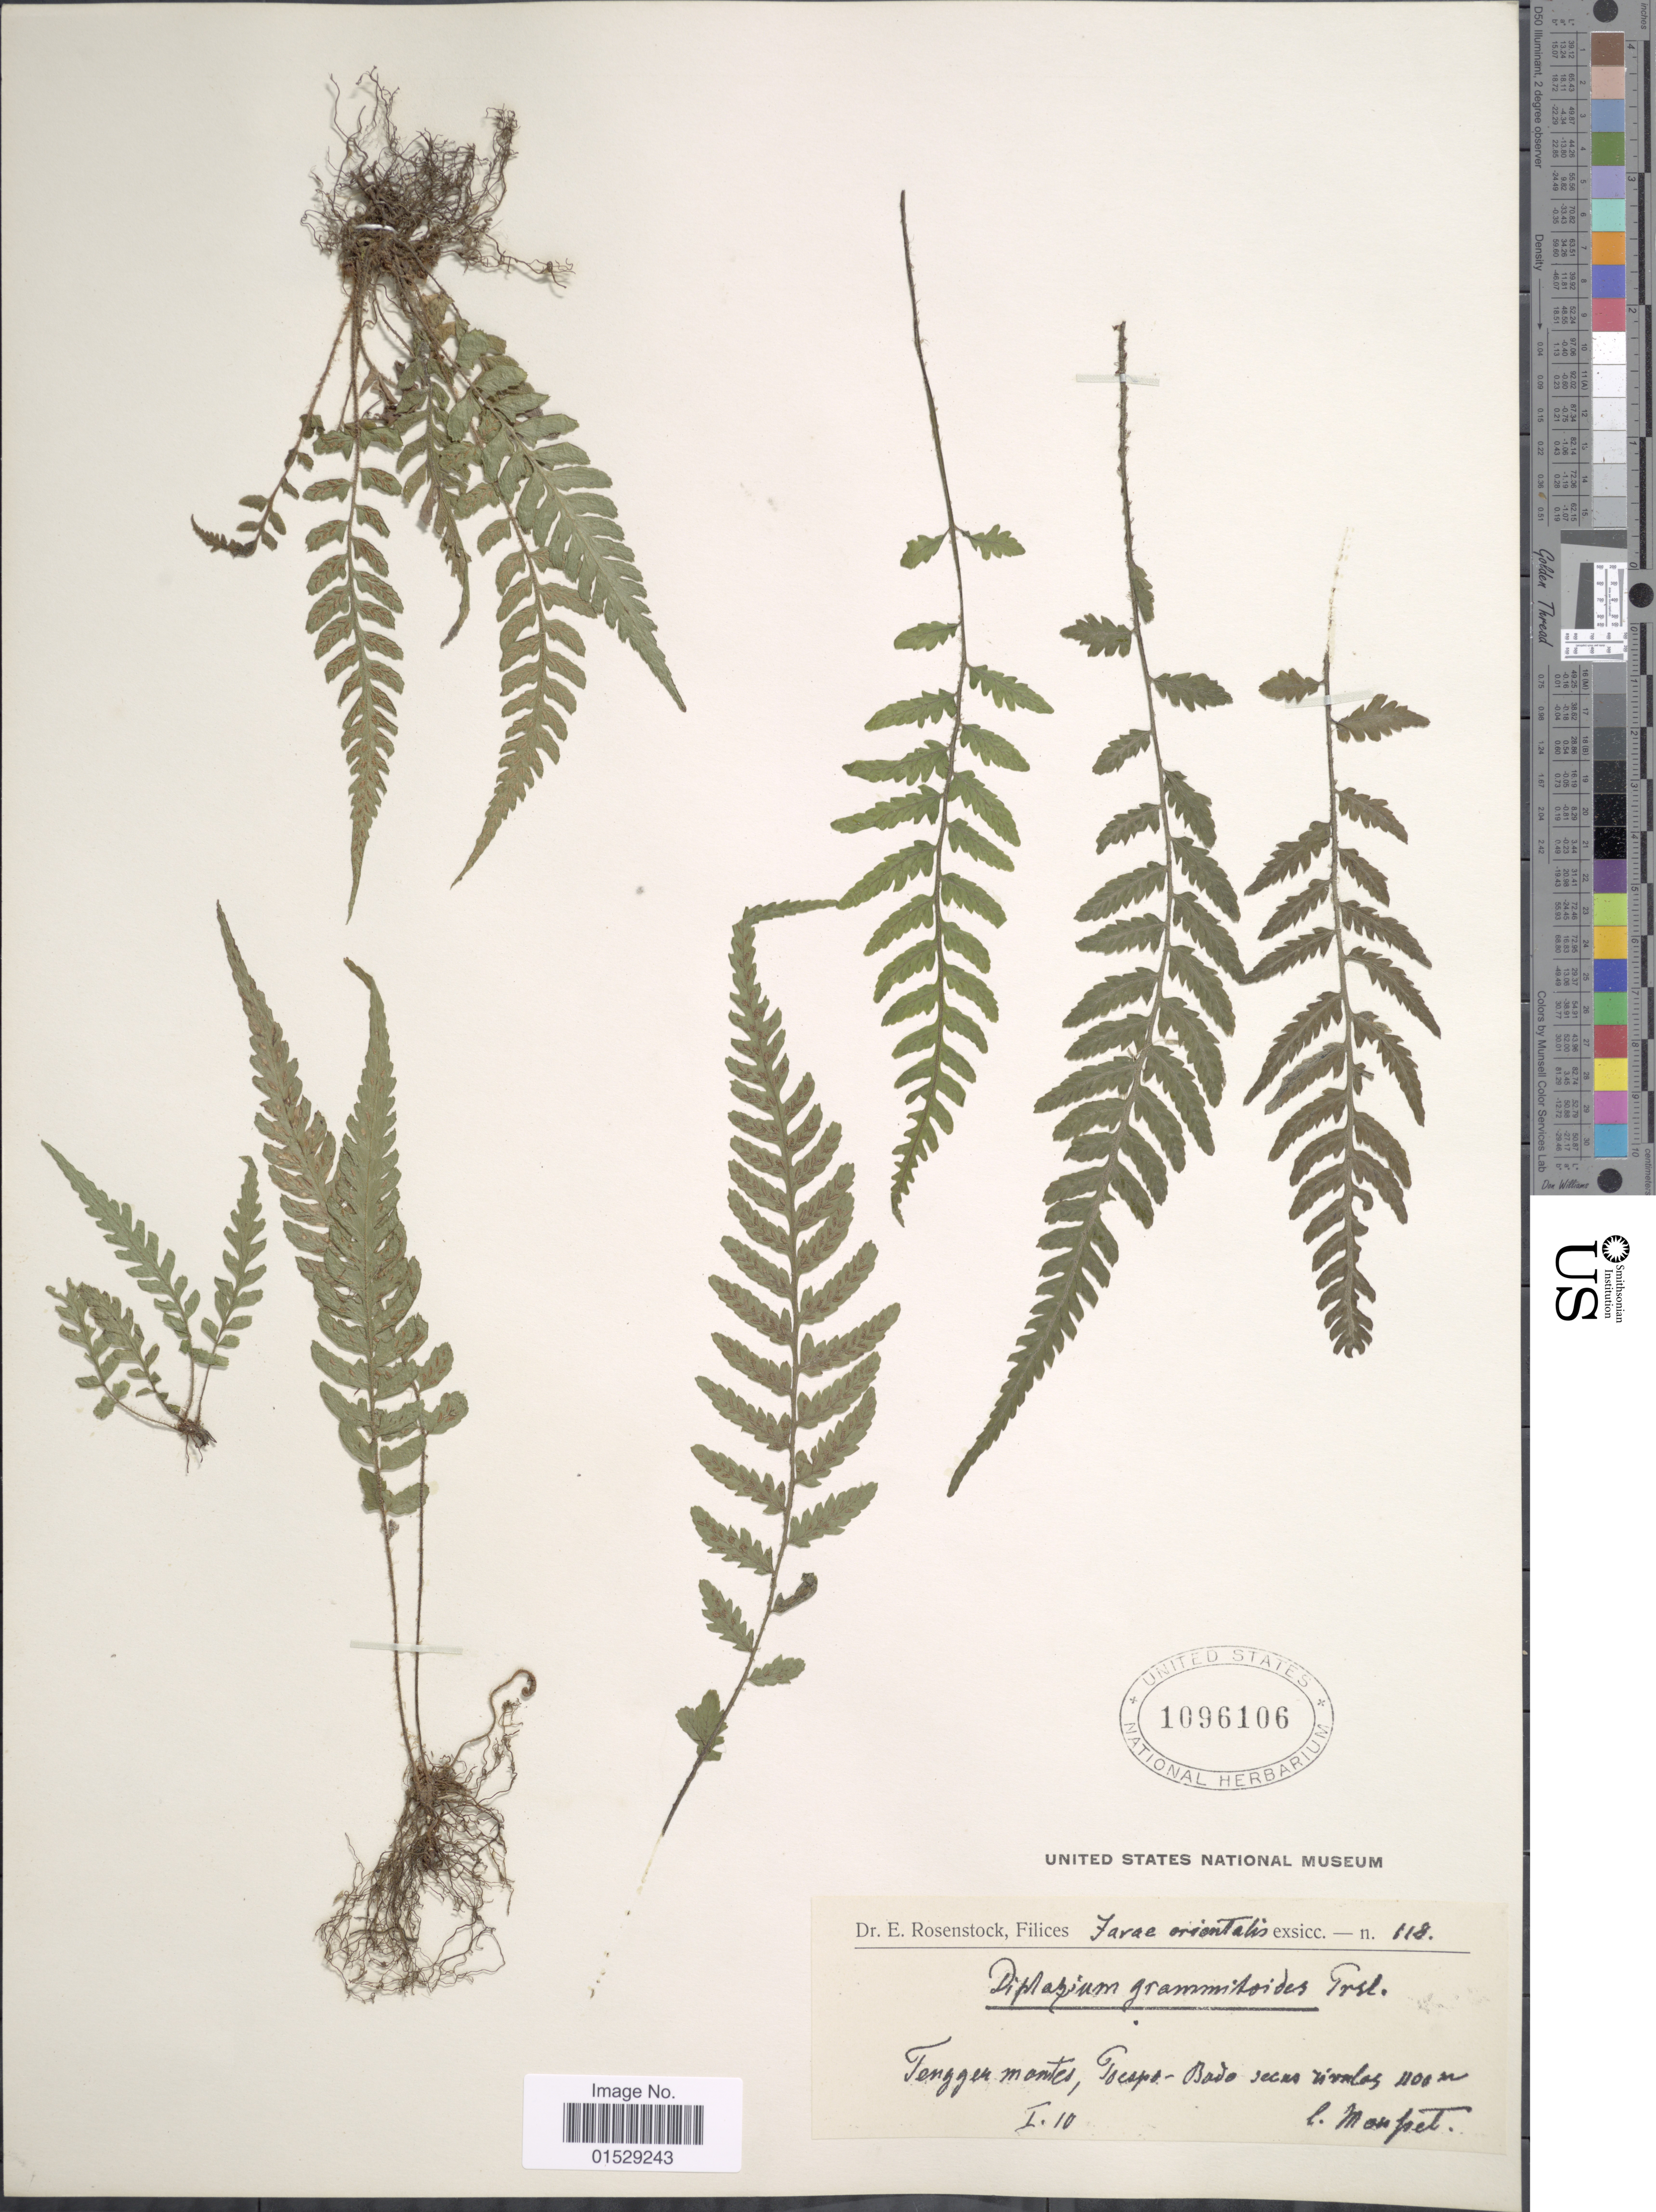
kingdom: Plantae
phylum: Tracheophyta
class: Polypodiopsida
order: Polypodiales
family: Athyriaceae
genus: Deparia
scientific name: Deparia petersenii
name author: (Kunze) M. Kato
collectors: Mousset, --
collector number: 118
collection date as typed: Transcribed d/m/y: /1/10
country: Indonesia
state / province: Java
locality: Tengger montes, Tocapo-Bado secus rivalos [interpreted]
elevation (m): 1100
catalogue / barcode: US 1096106